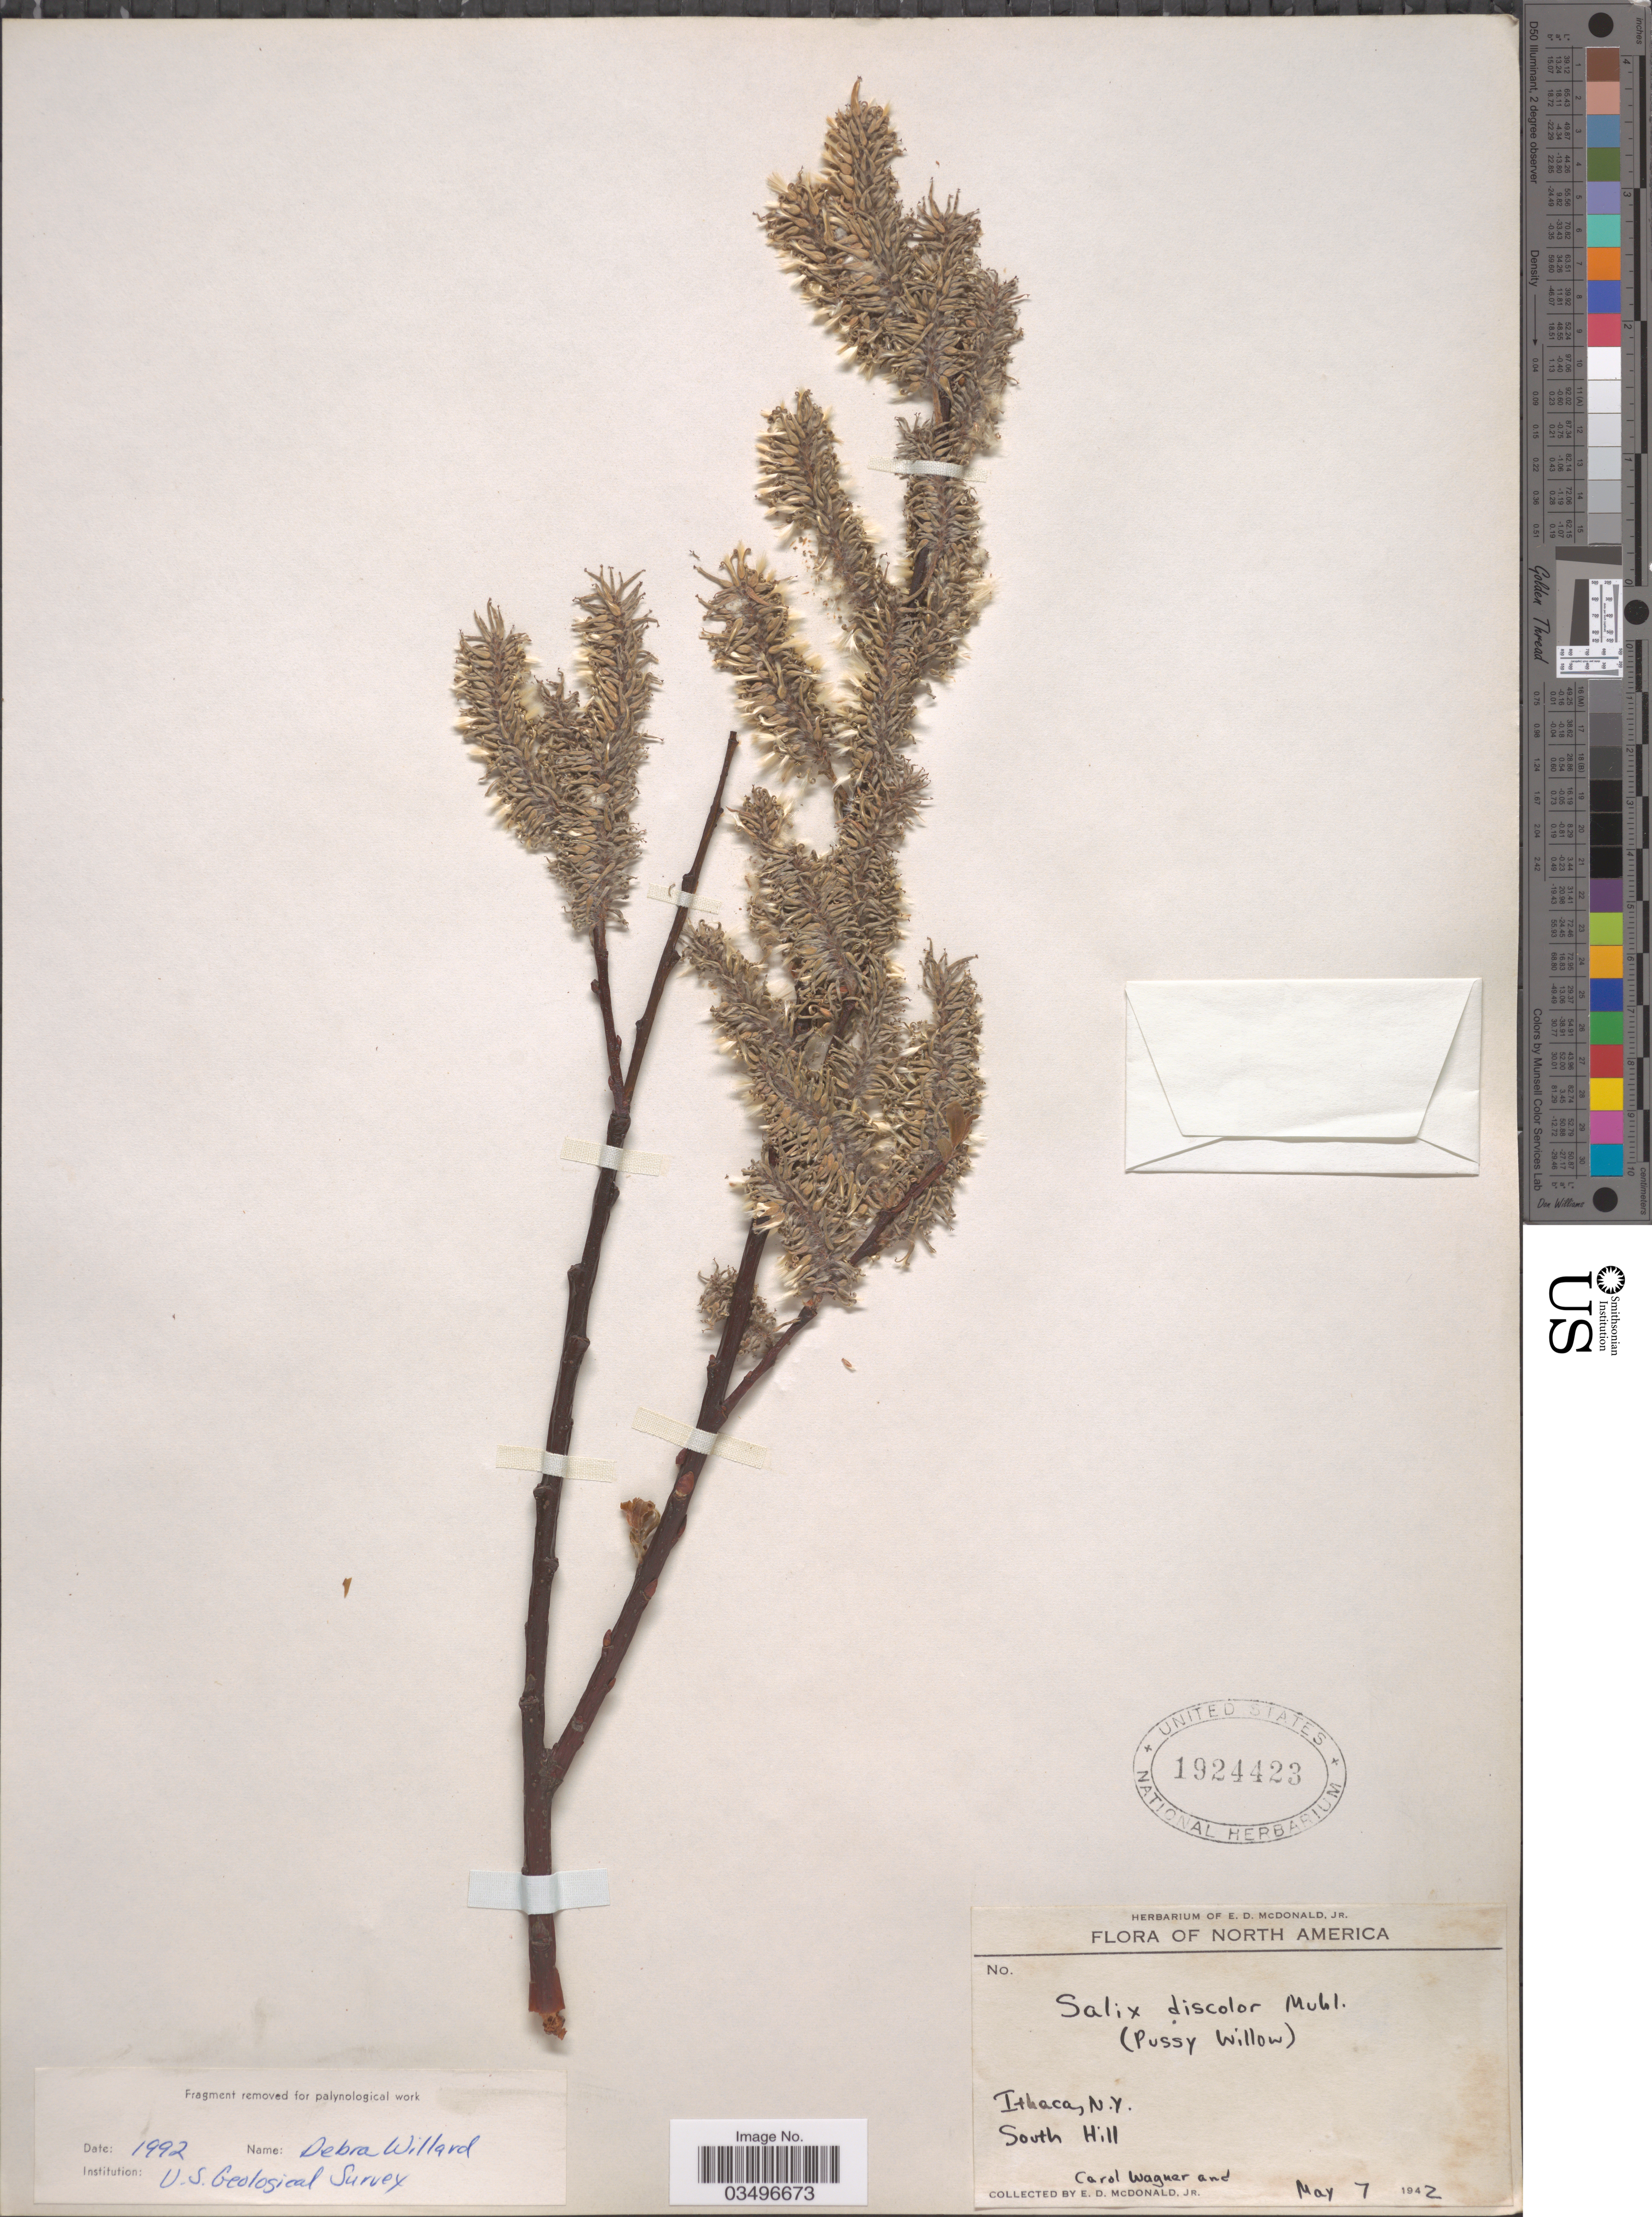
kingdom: Plantae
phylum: Tracheophyta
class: Magnoliopsida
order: Malpighiales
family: Salicaceae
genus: Salix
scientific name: Salix discolor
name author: Muhl.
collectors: C. Wagner & E. D. McDonald Jr.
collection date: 1942-05-07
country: United States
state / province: New York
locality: Ithaca, South Hill.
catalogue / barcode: US 1924423